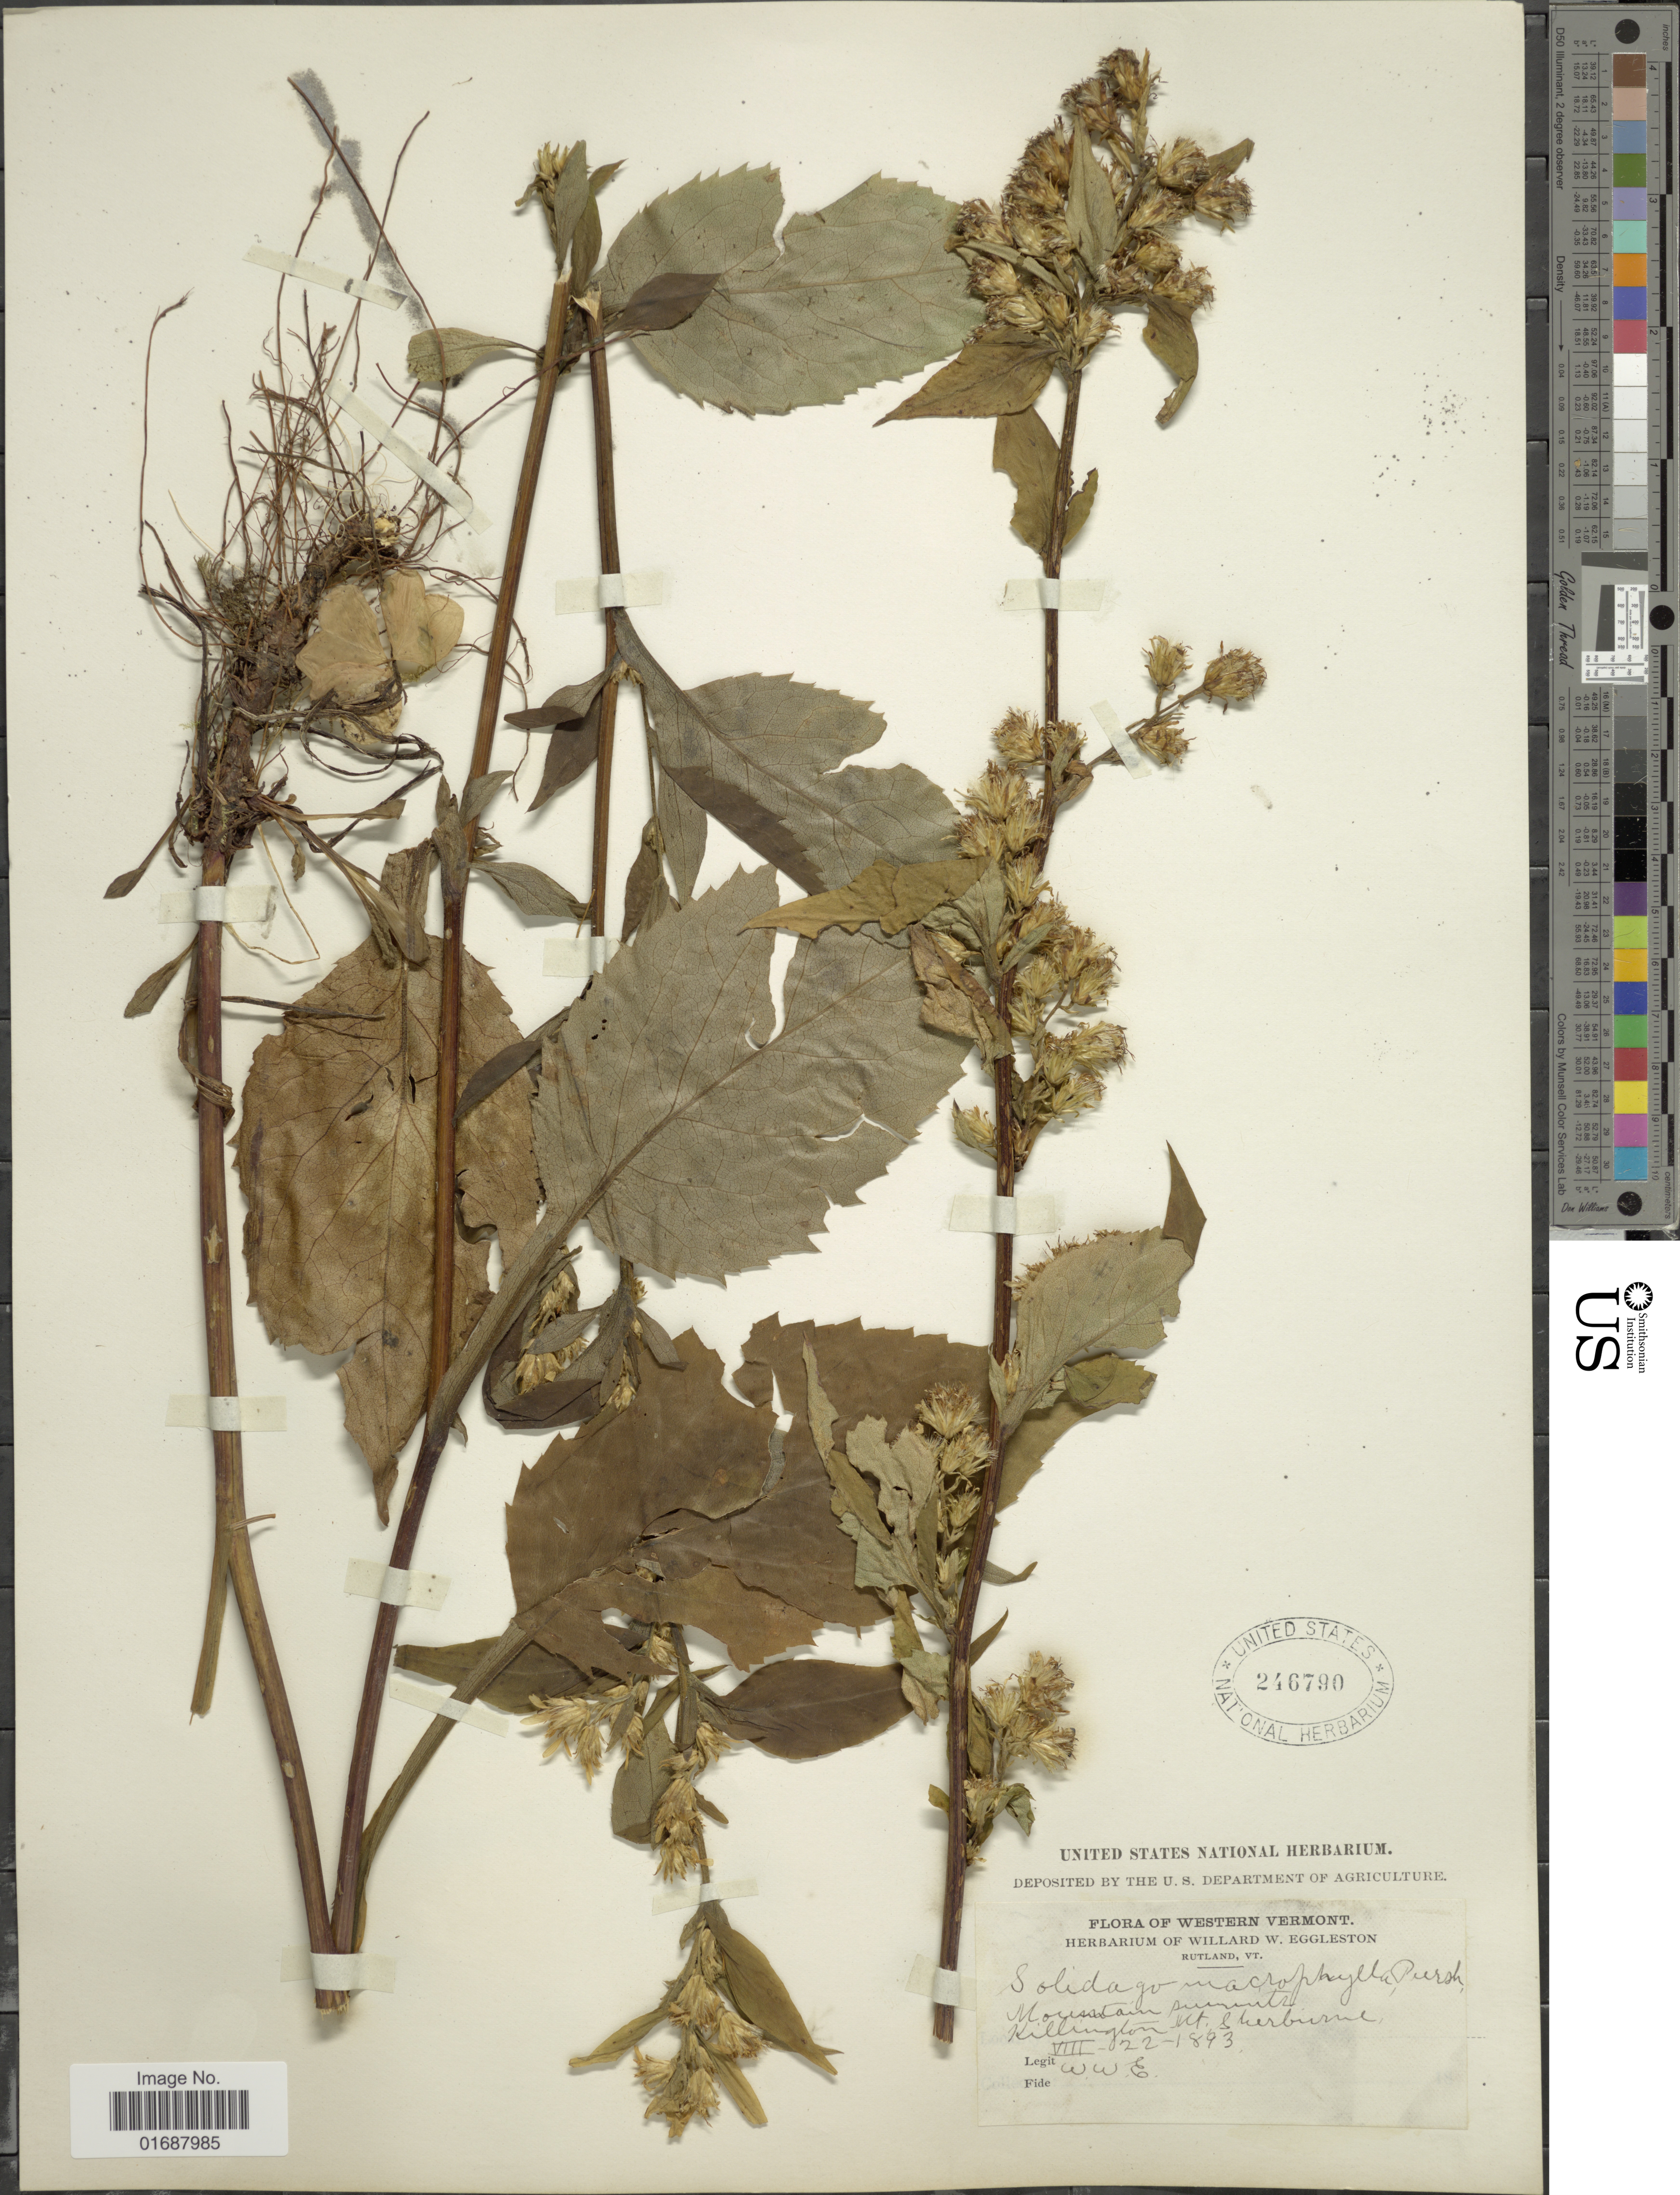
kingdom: Plantae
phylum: Tracheophyta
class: Magnoliopsida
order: Asterales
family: Asteraceae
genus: Solidago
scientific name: Solidago macrophylla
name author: Banks ex Pursh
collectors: W. W. Eggleston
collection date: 1893-08-22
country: United States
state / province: Vermont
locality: Mousstam Summit, Killington Mt. Sherbirne, Western Vermont.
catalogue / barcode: US 246790